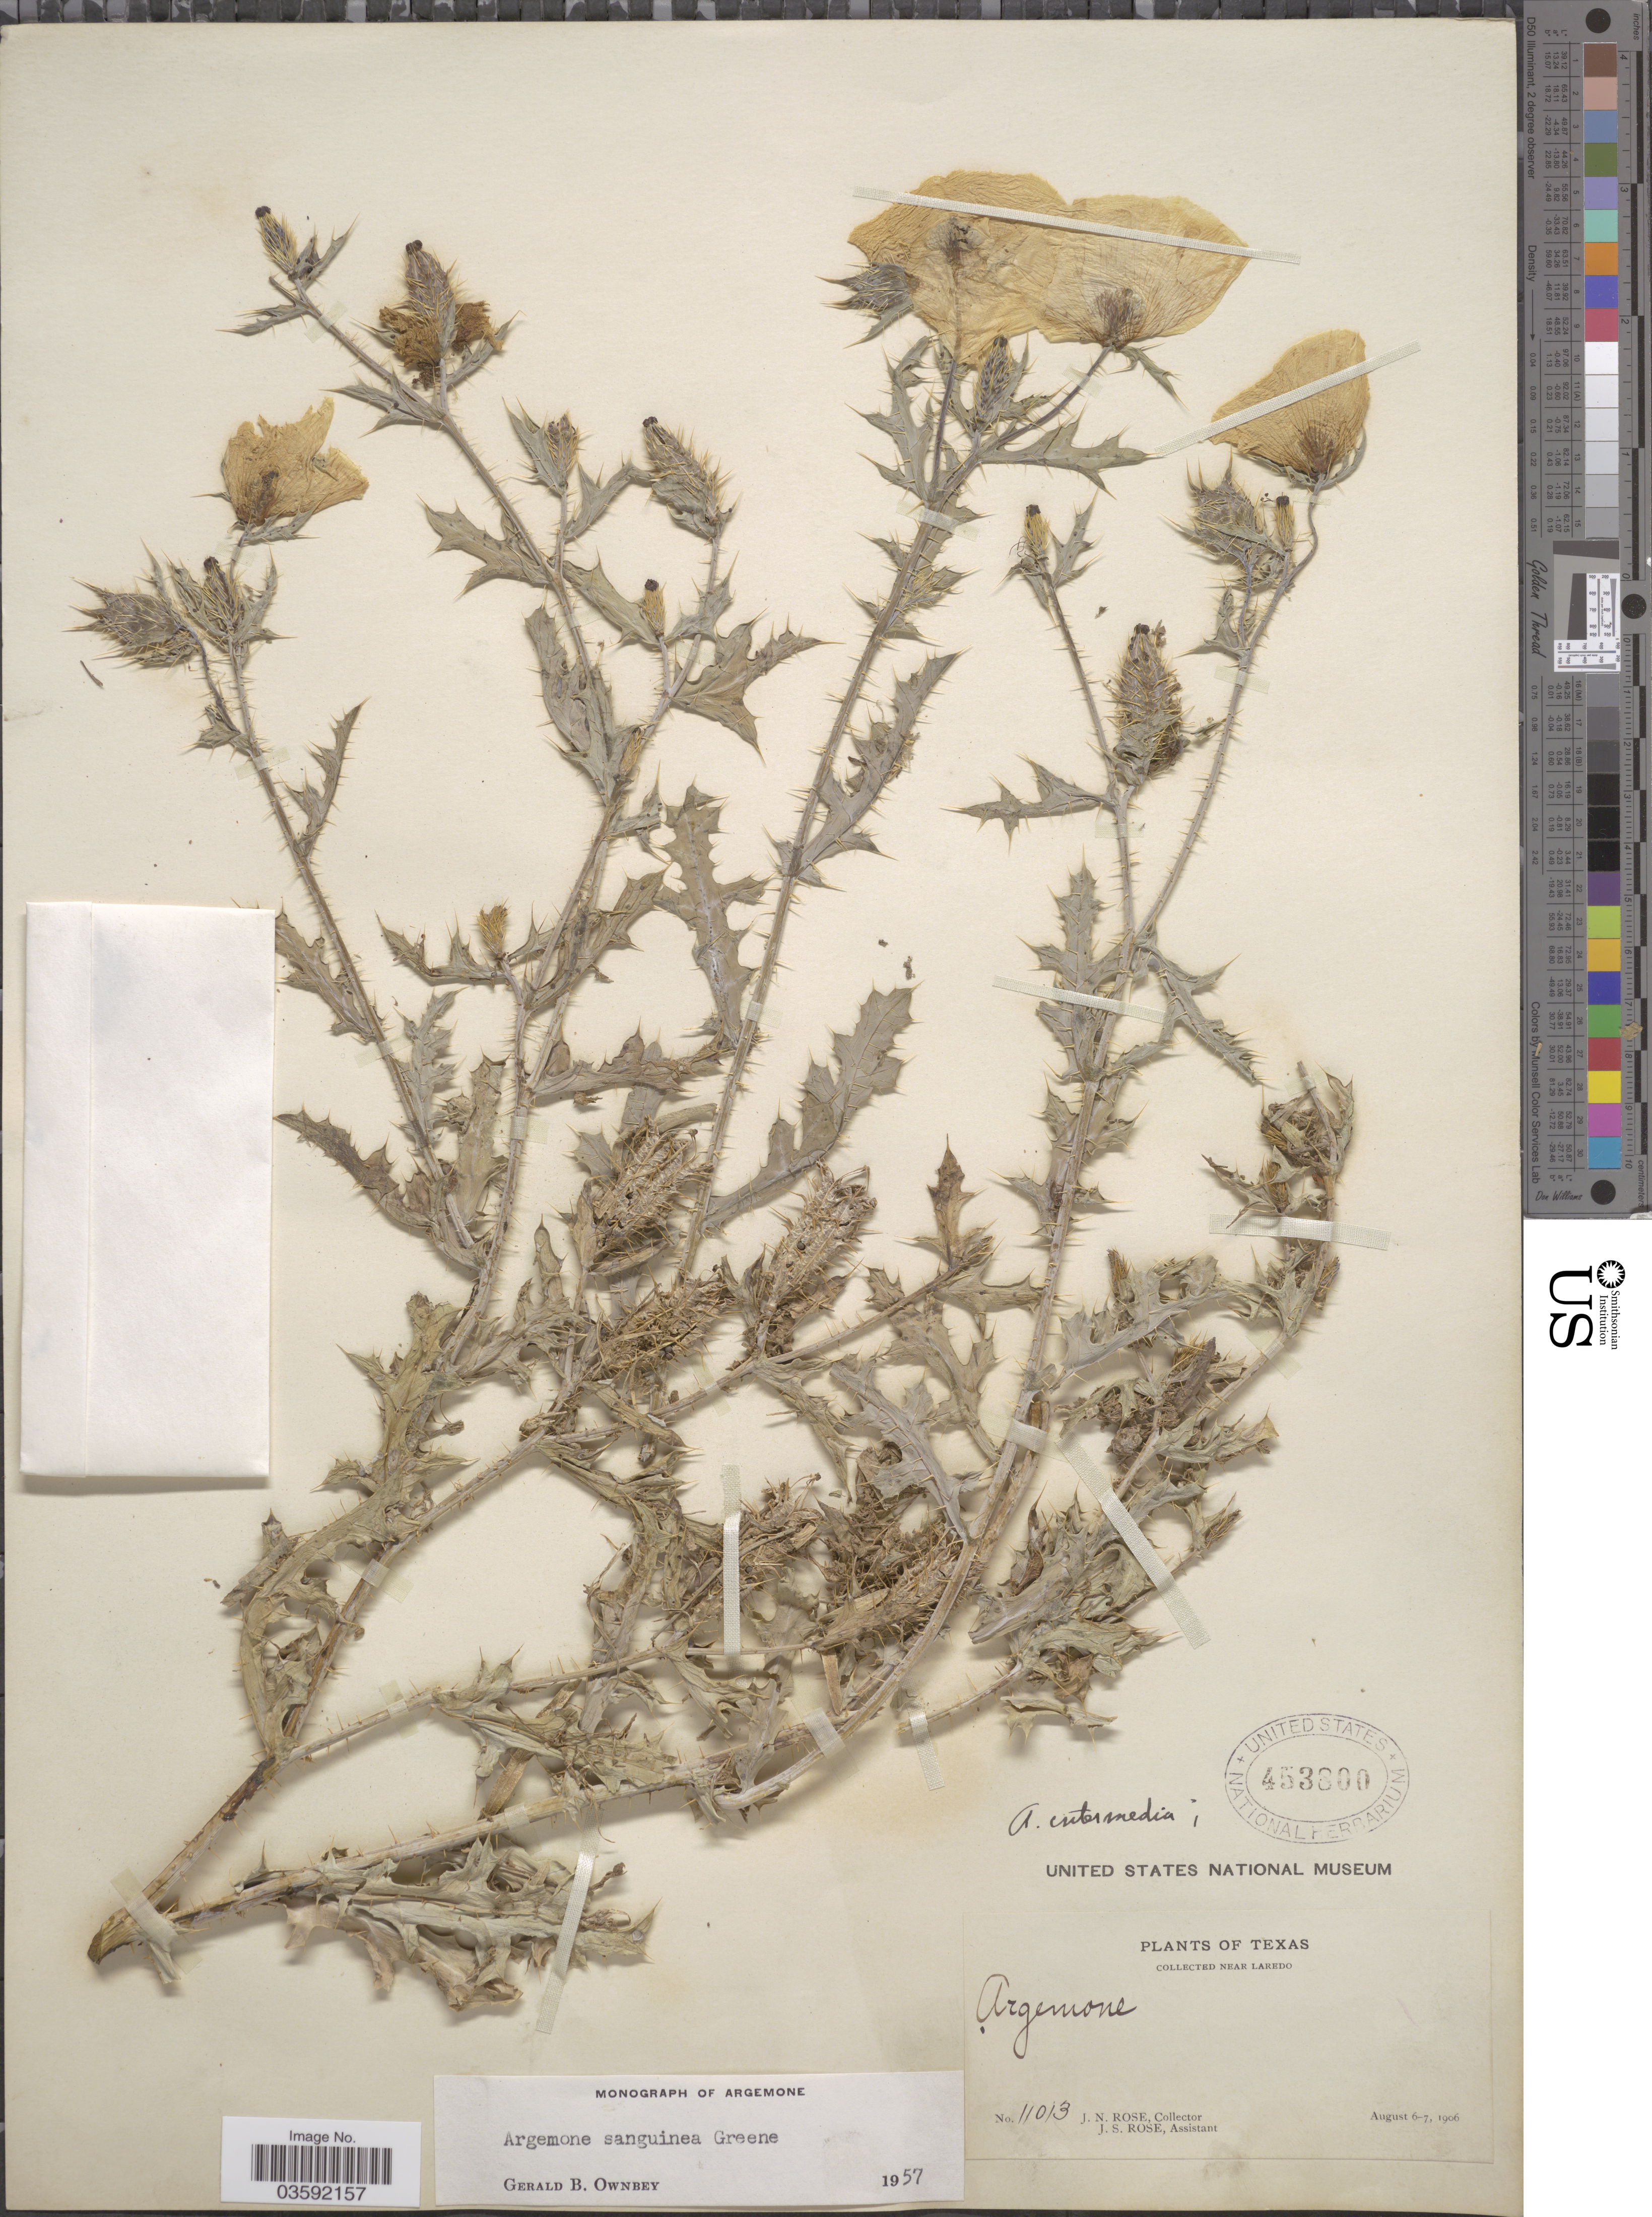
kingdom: Plantae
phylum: Tracheophyta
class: Magnoliopsida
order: Ranunculales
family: Papaveraceae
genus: Argemone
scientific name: Argemone sanguinea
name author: Greene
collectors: J. N. Rose & J. S. Rose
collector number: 11013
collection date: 1906-08-06/1906-08-07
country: United States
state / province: Texas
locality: Near Laredo.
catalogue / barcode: US 453800